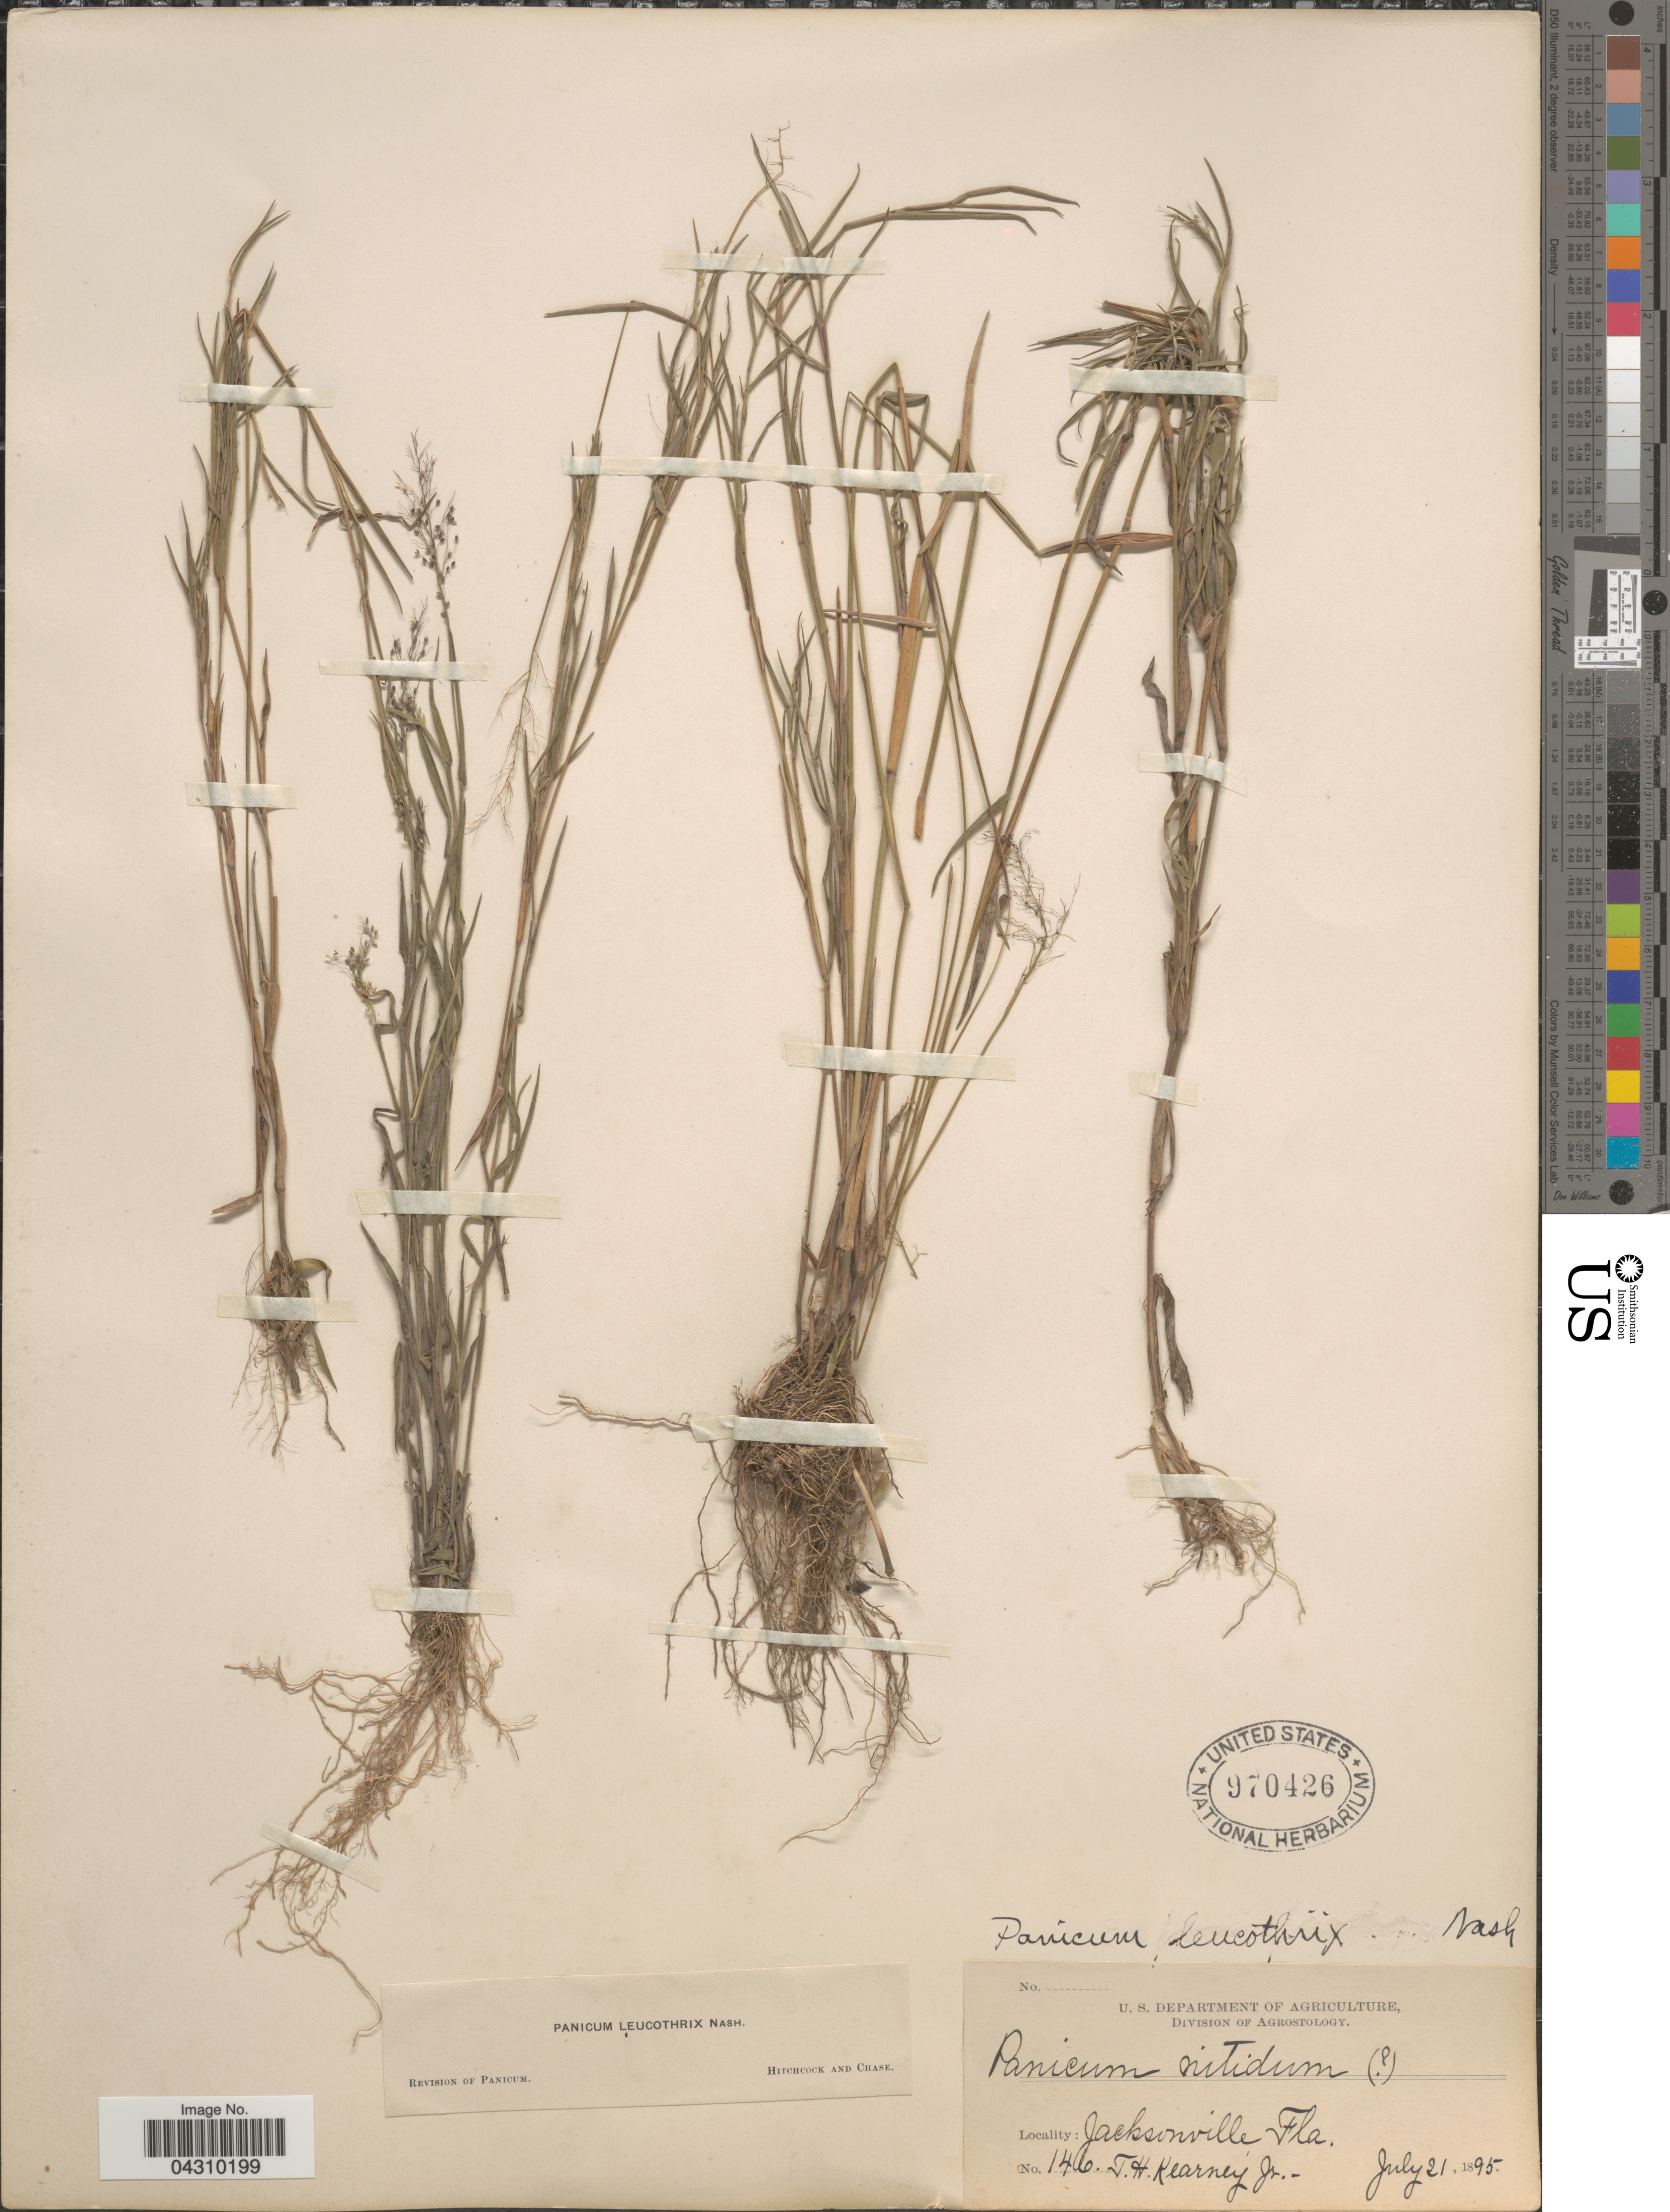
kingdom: Plantae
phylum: Tracheophyta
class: Liliopsida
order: Poales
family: Poaceae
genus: Dichanthelium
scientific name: Dichanthelium acuminatum var. acuminatum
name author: (Sw.) Gould & C.A. Clark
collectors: T. H. Kearney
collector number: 146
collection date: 1895-07-21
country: United States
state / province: Florida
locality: Jacksonville.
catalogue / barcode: US 970426